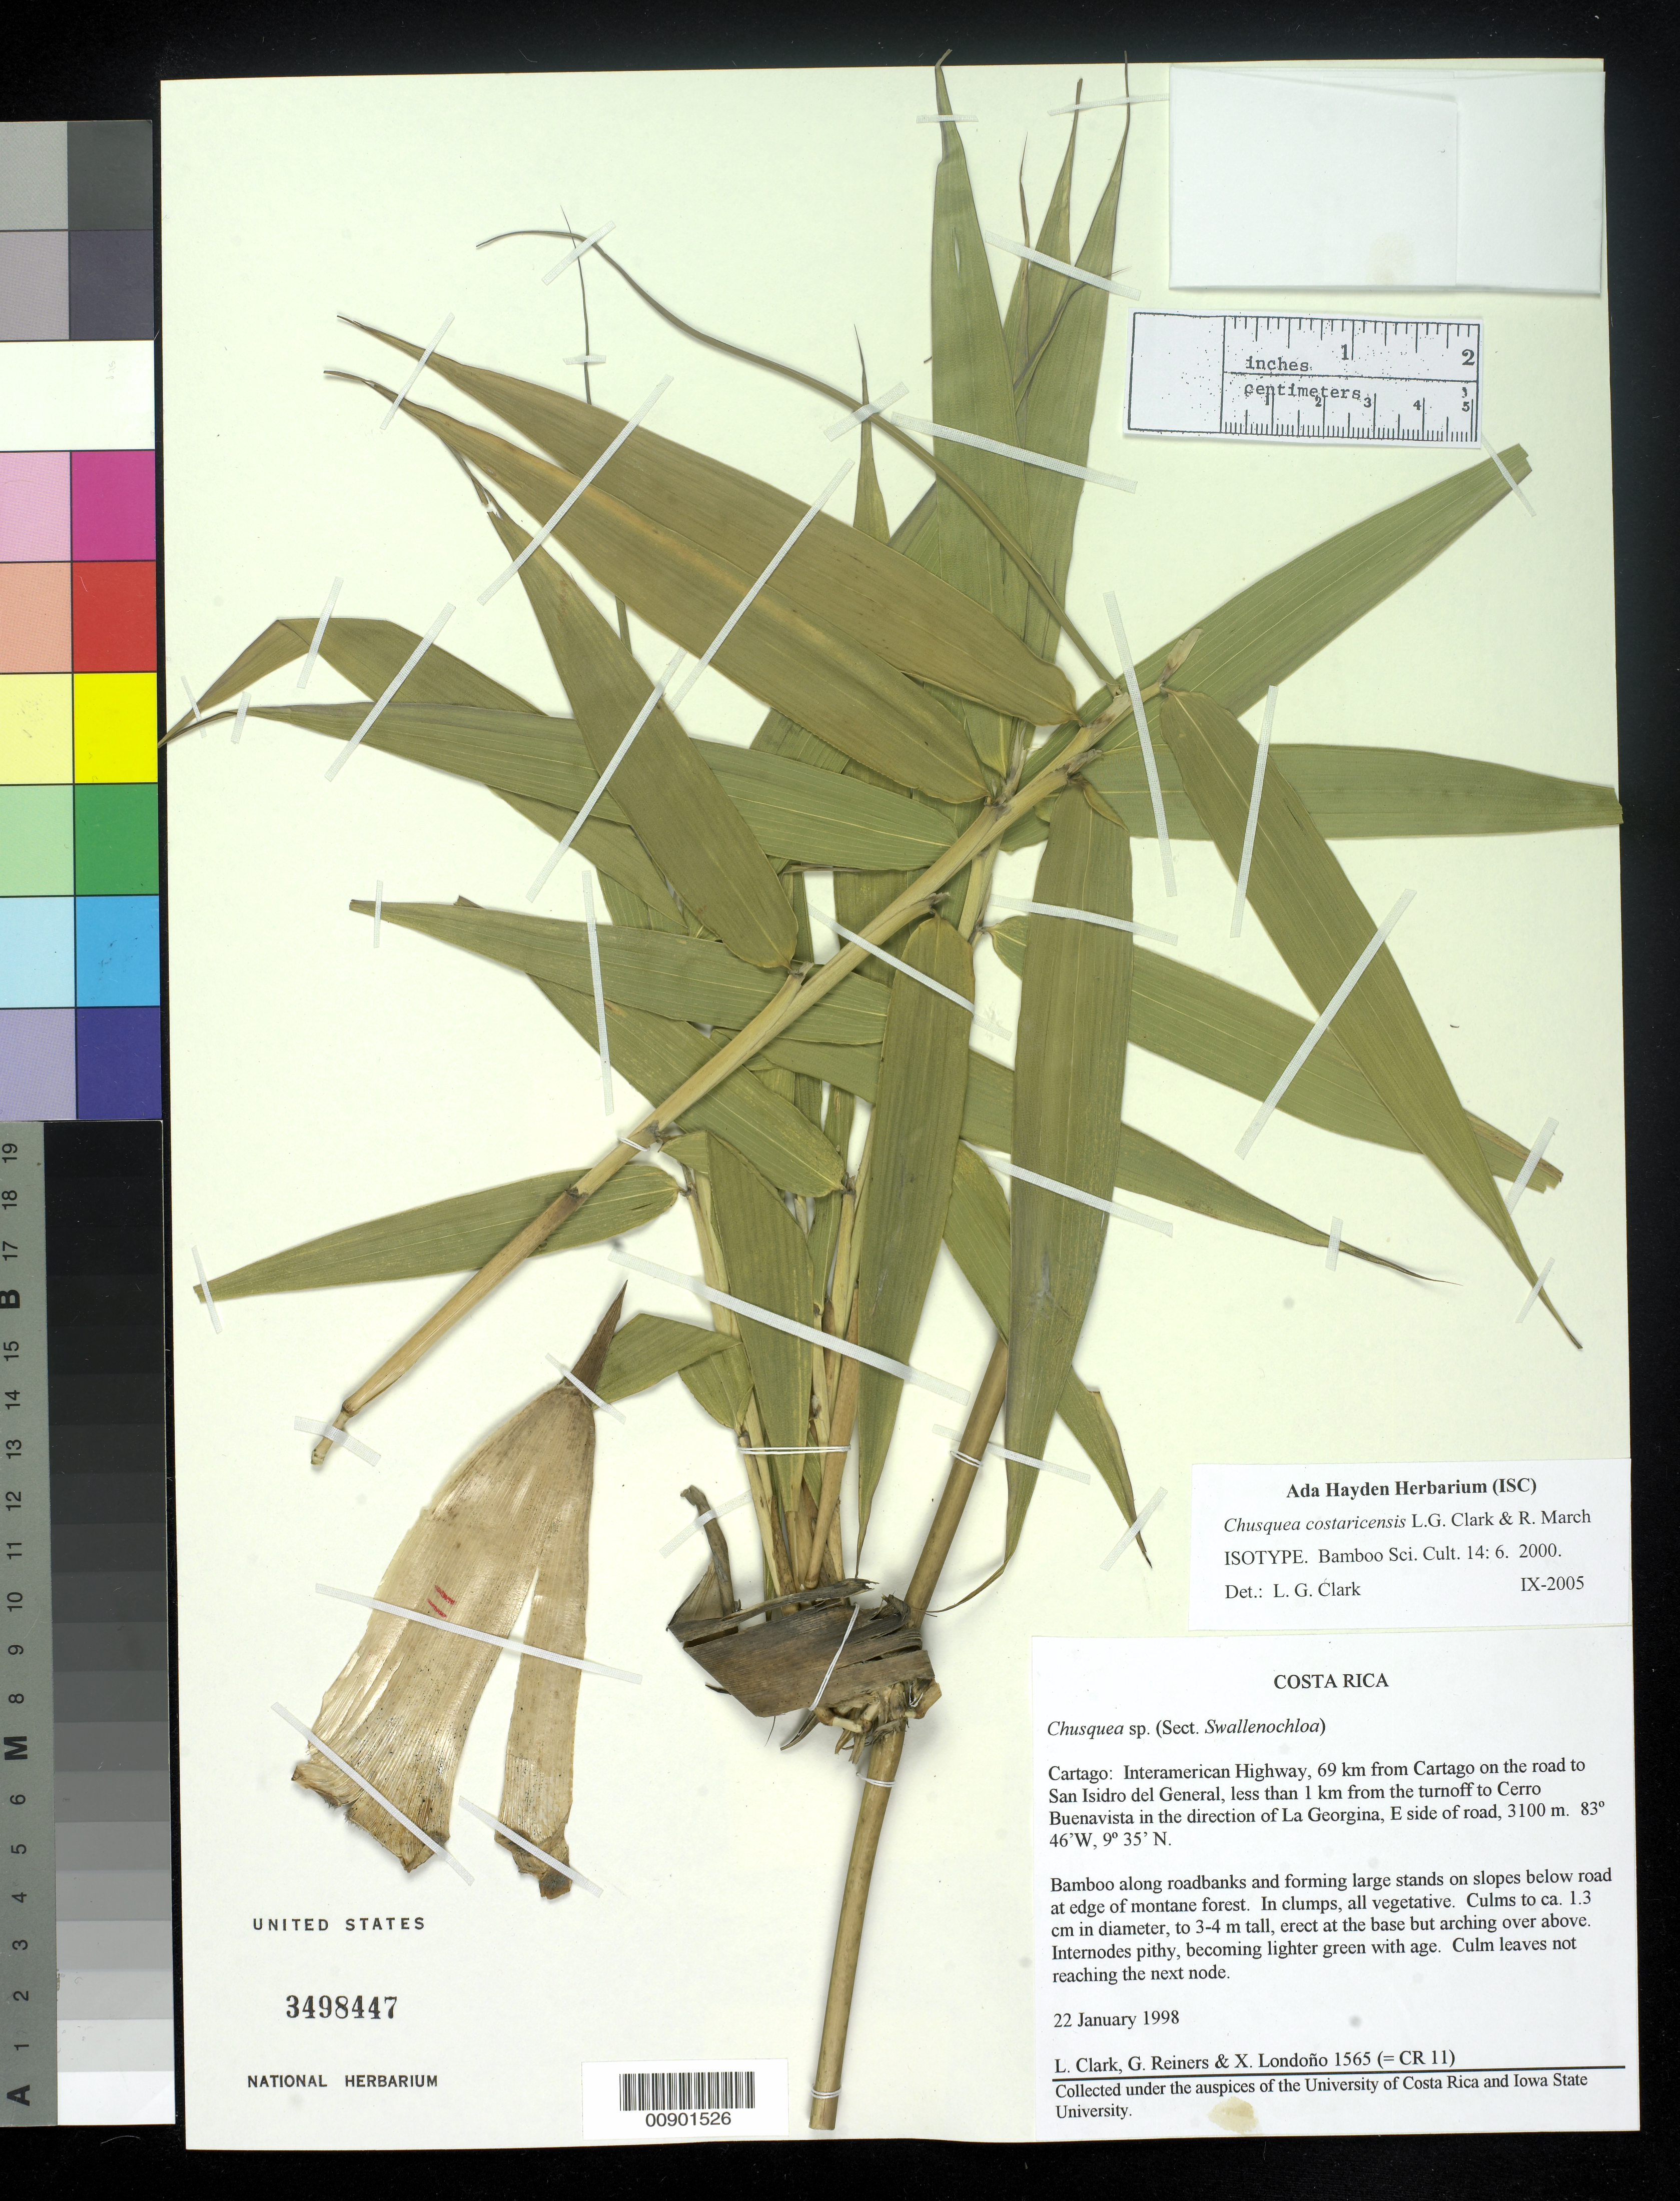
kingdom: Plantae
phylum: Tracheophyta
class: Liliopsida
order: Poales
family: Poaceae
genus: Chusquea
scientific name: Chusquea costaricensis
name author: L.G. Clark & March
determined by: Clark, Lynn G., (ISC), Iowa State University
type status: Isotype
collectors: L. G. Clark, G. Reiners & X. Londoño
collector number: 1565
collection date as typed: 22 Jan 1998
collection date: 1998-01-22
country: Costa Rica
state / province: Cartago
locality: Cartago: Interamerican highway, 69 km from Cartago on the road to San Isidro del General, less than 1 km from the turnoff to Cerro Buenavista in the direction of La Georgina, E side of road.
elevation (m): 3100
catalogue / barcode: US 3498447